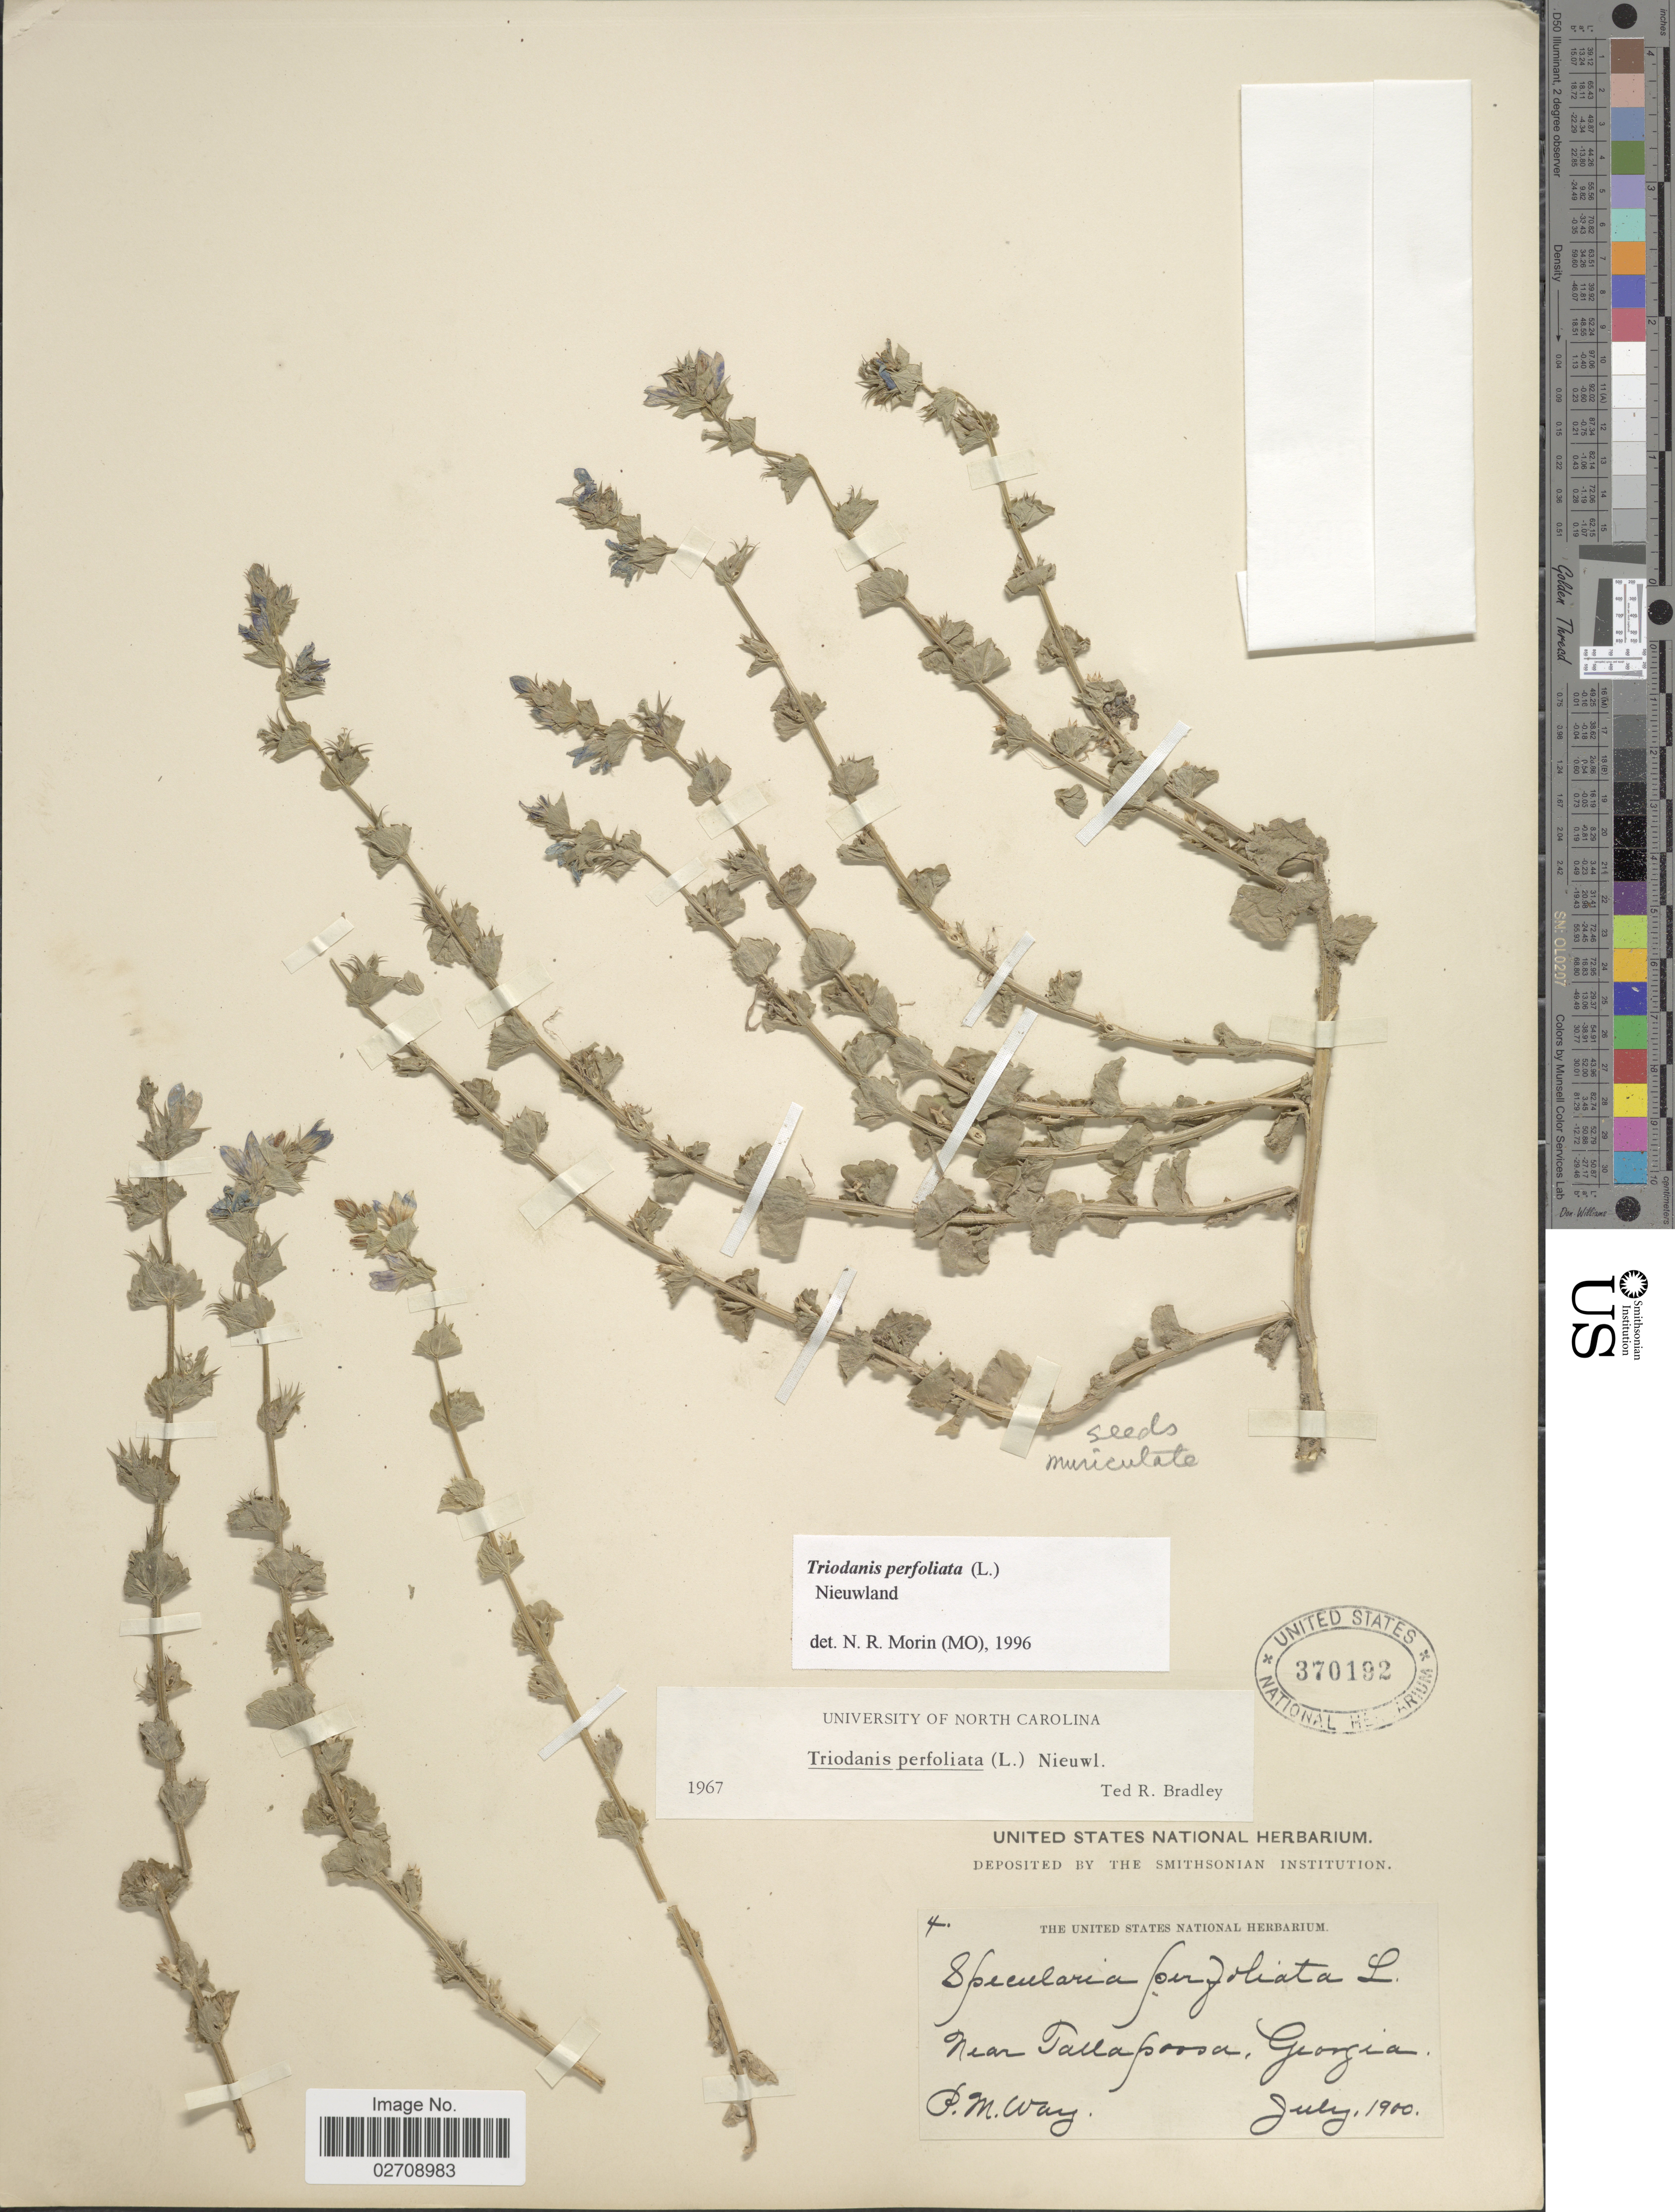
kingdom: Plantae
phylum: Tracheophyta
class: Magnoliopsida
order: Asterales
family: Campanulaceae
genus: Triodanis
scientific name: Triodanis perfoliata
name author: (L.) Nieuwl.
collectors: P. Way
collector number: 4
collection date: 1900-07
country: United States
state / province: Georgia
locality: Near Tallapoosa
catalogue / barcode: US 370192